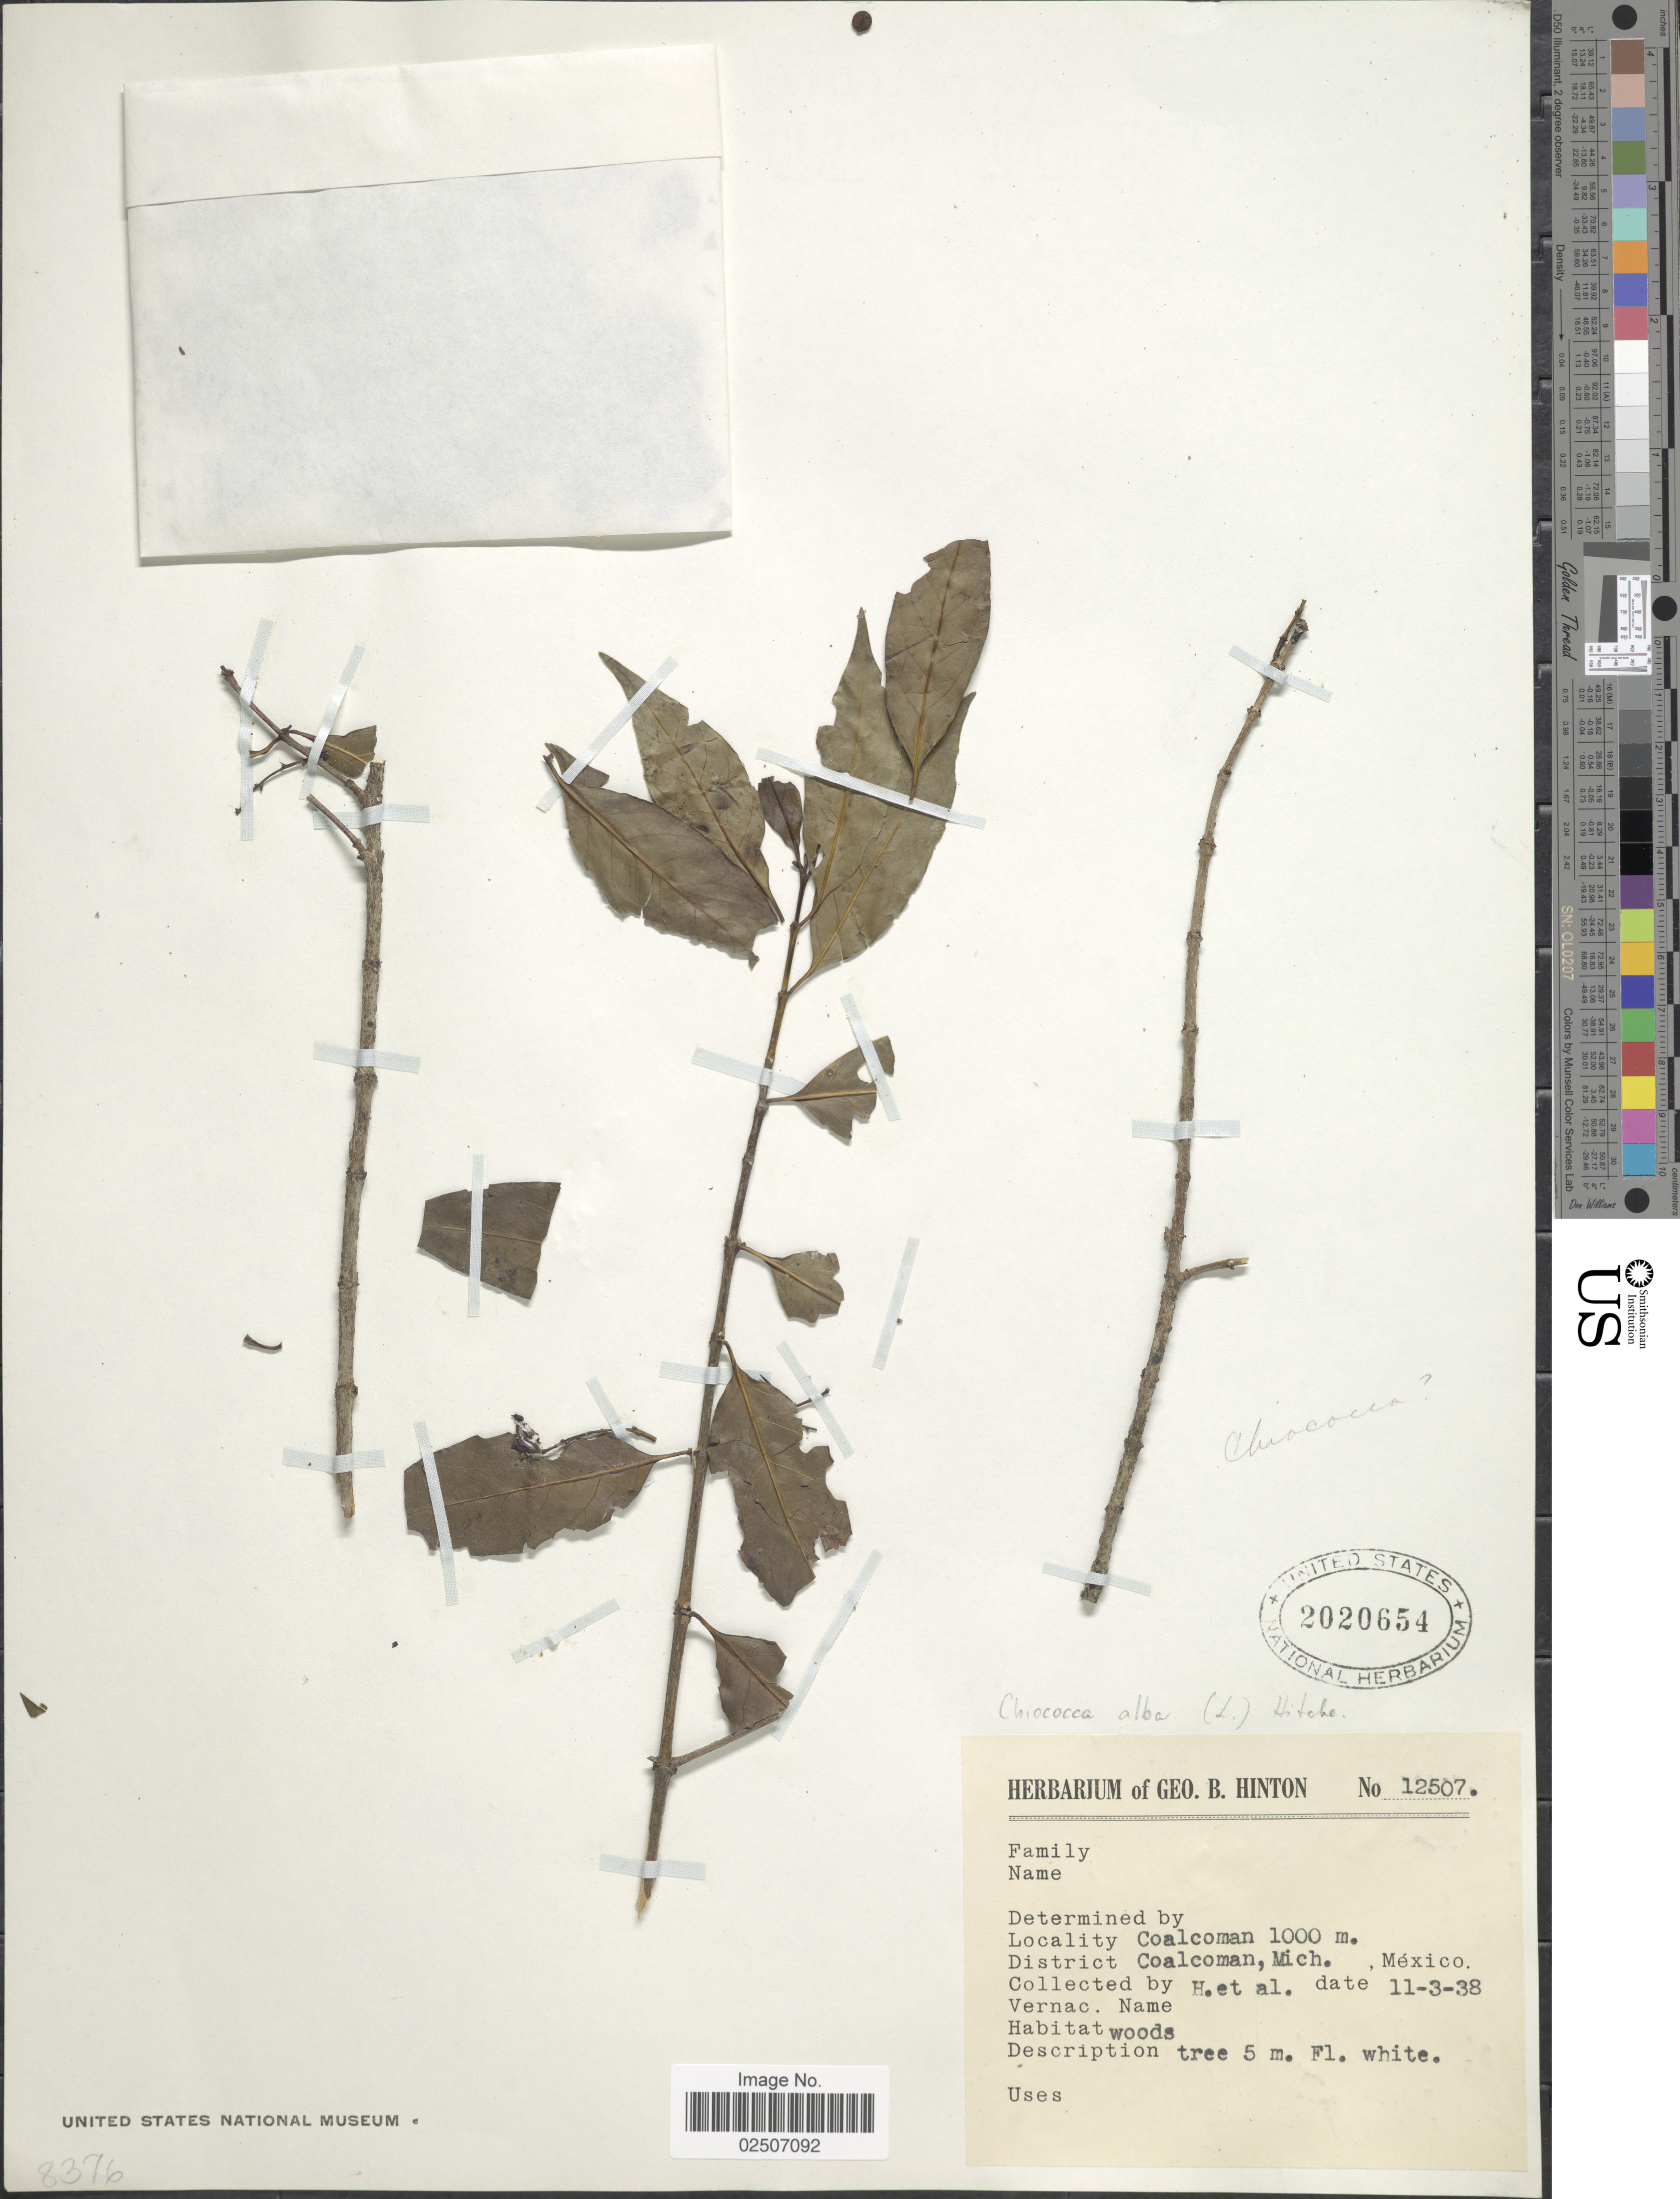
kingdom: Plantae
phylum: Tracheophyta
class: Magnoliopsida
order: Gentianales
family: Rubiaceae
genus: Chiococca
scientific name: Chiococca alba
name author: (L.) Hitchc.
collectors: G. B. Hinton & et al.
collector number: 12507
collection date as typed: Transcribed d/m/y: 11/3/38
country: Mexico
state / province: Michoacán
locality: Coalcoman, District Coalcoman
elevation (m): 1000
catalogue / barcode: US 2020654